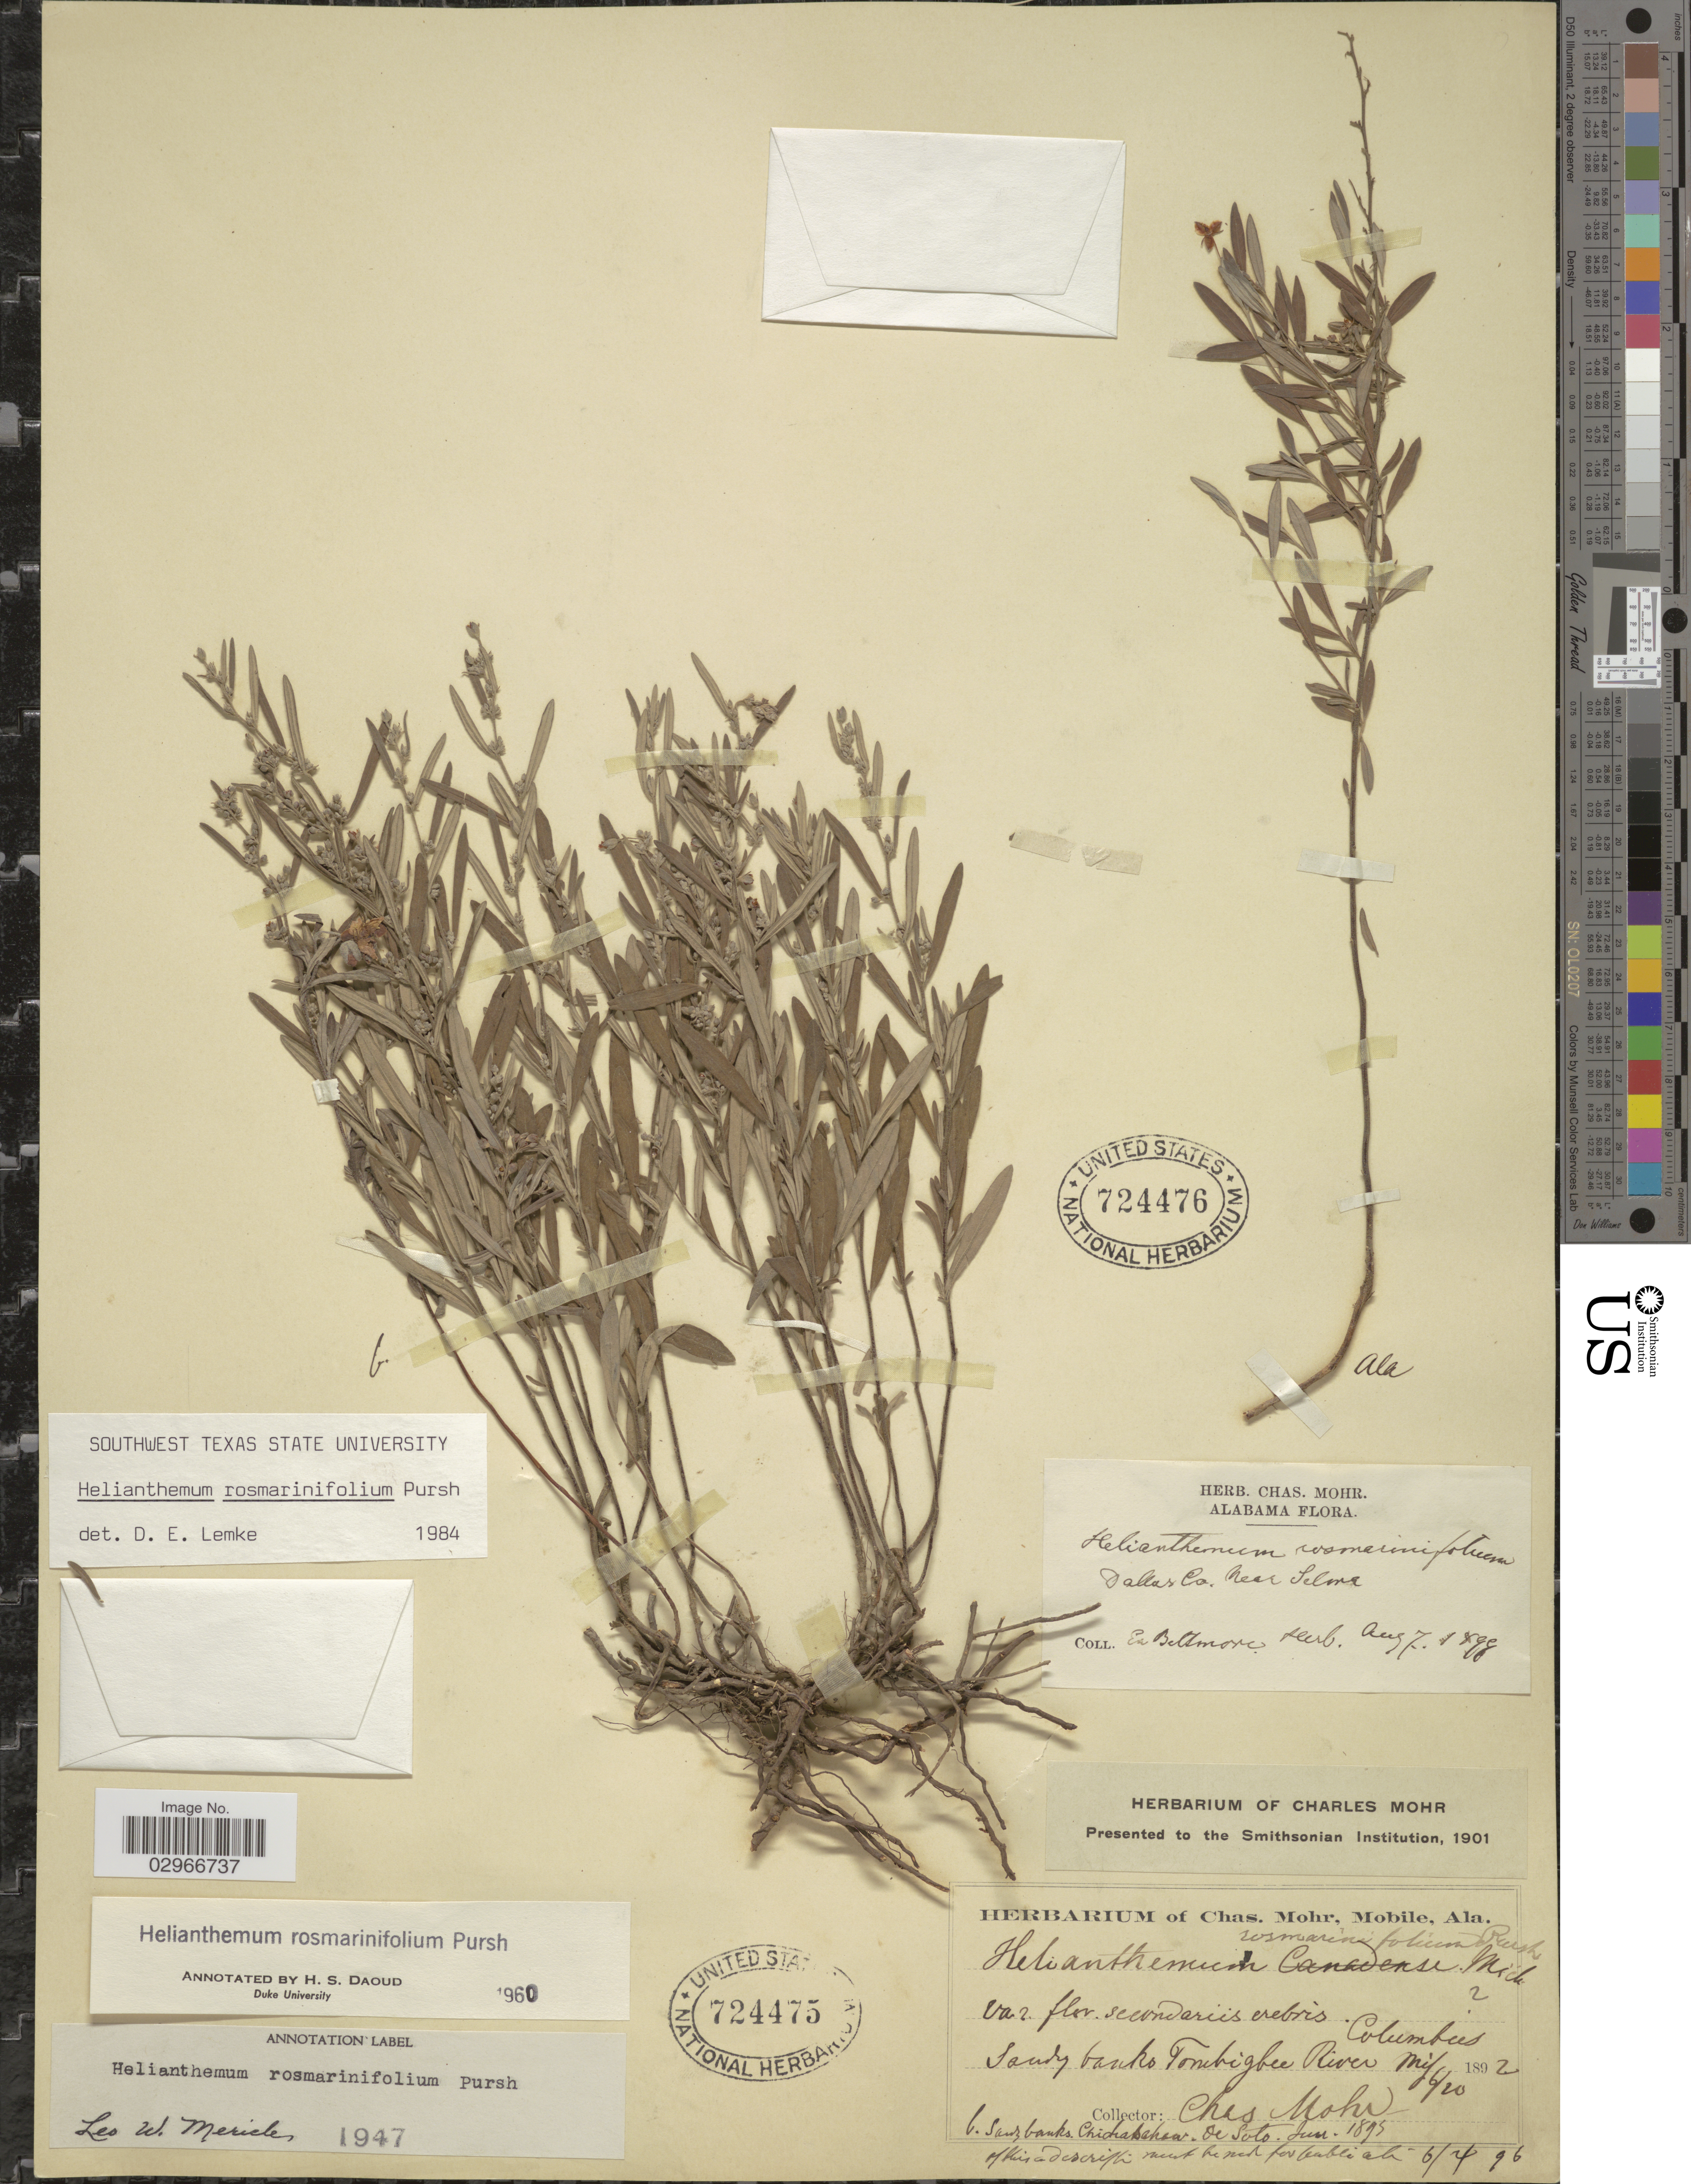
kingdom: Plantae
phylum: Tracheophyta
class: Magnoliopsida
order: Malvales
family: Cistaceae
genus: Helianthemum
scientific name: Helianthemum rosmarinifolium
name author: Pursh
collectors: Mohr, C. T. (herbarium)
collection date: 1892-06-20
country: United States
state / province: Alabama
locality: Tombigbee River, Colombus.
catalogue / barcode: US 724475